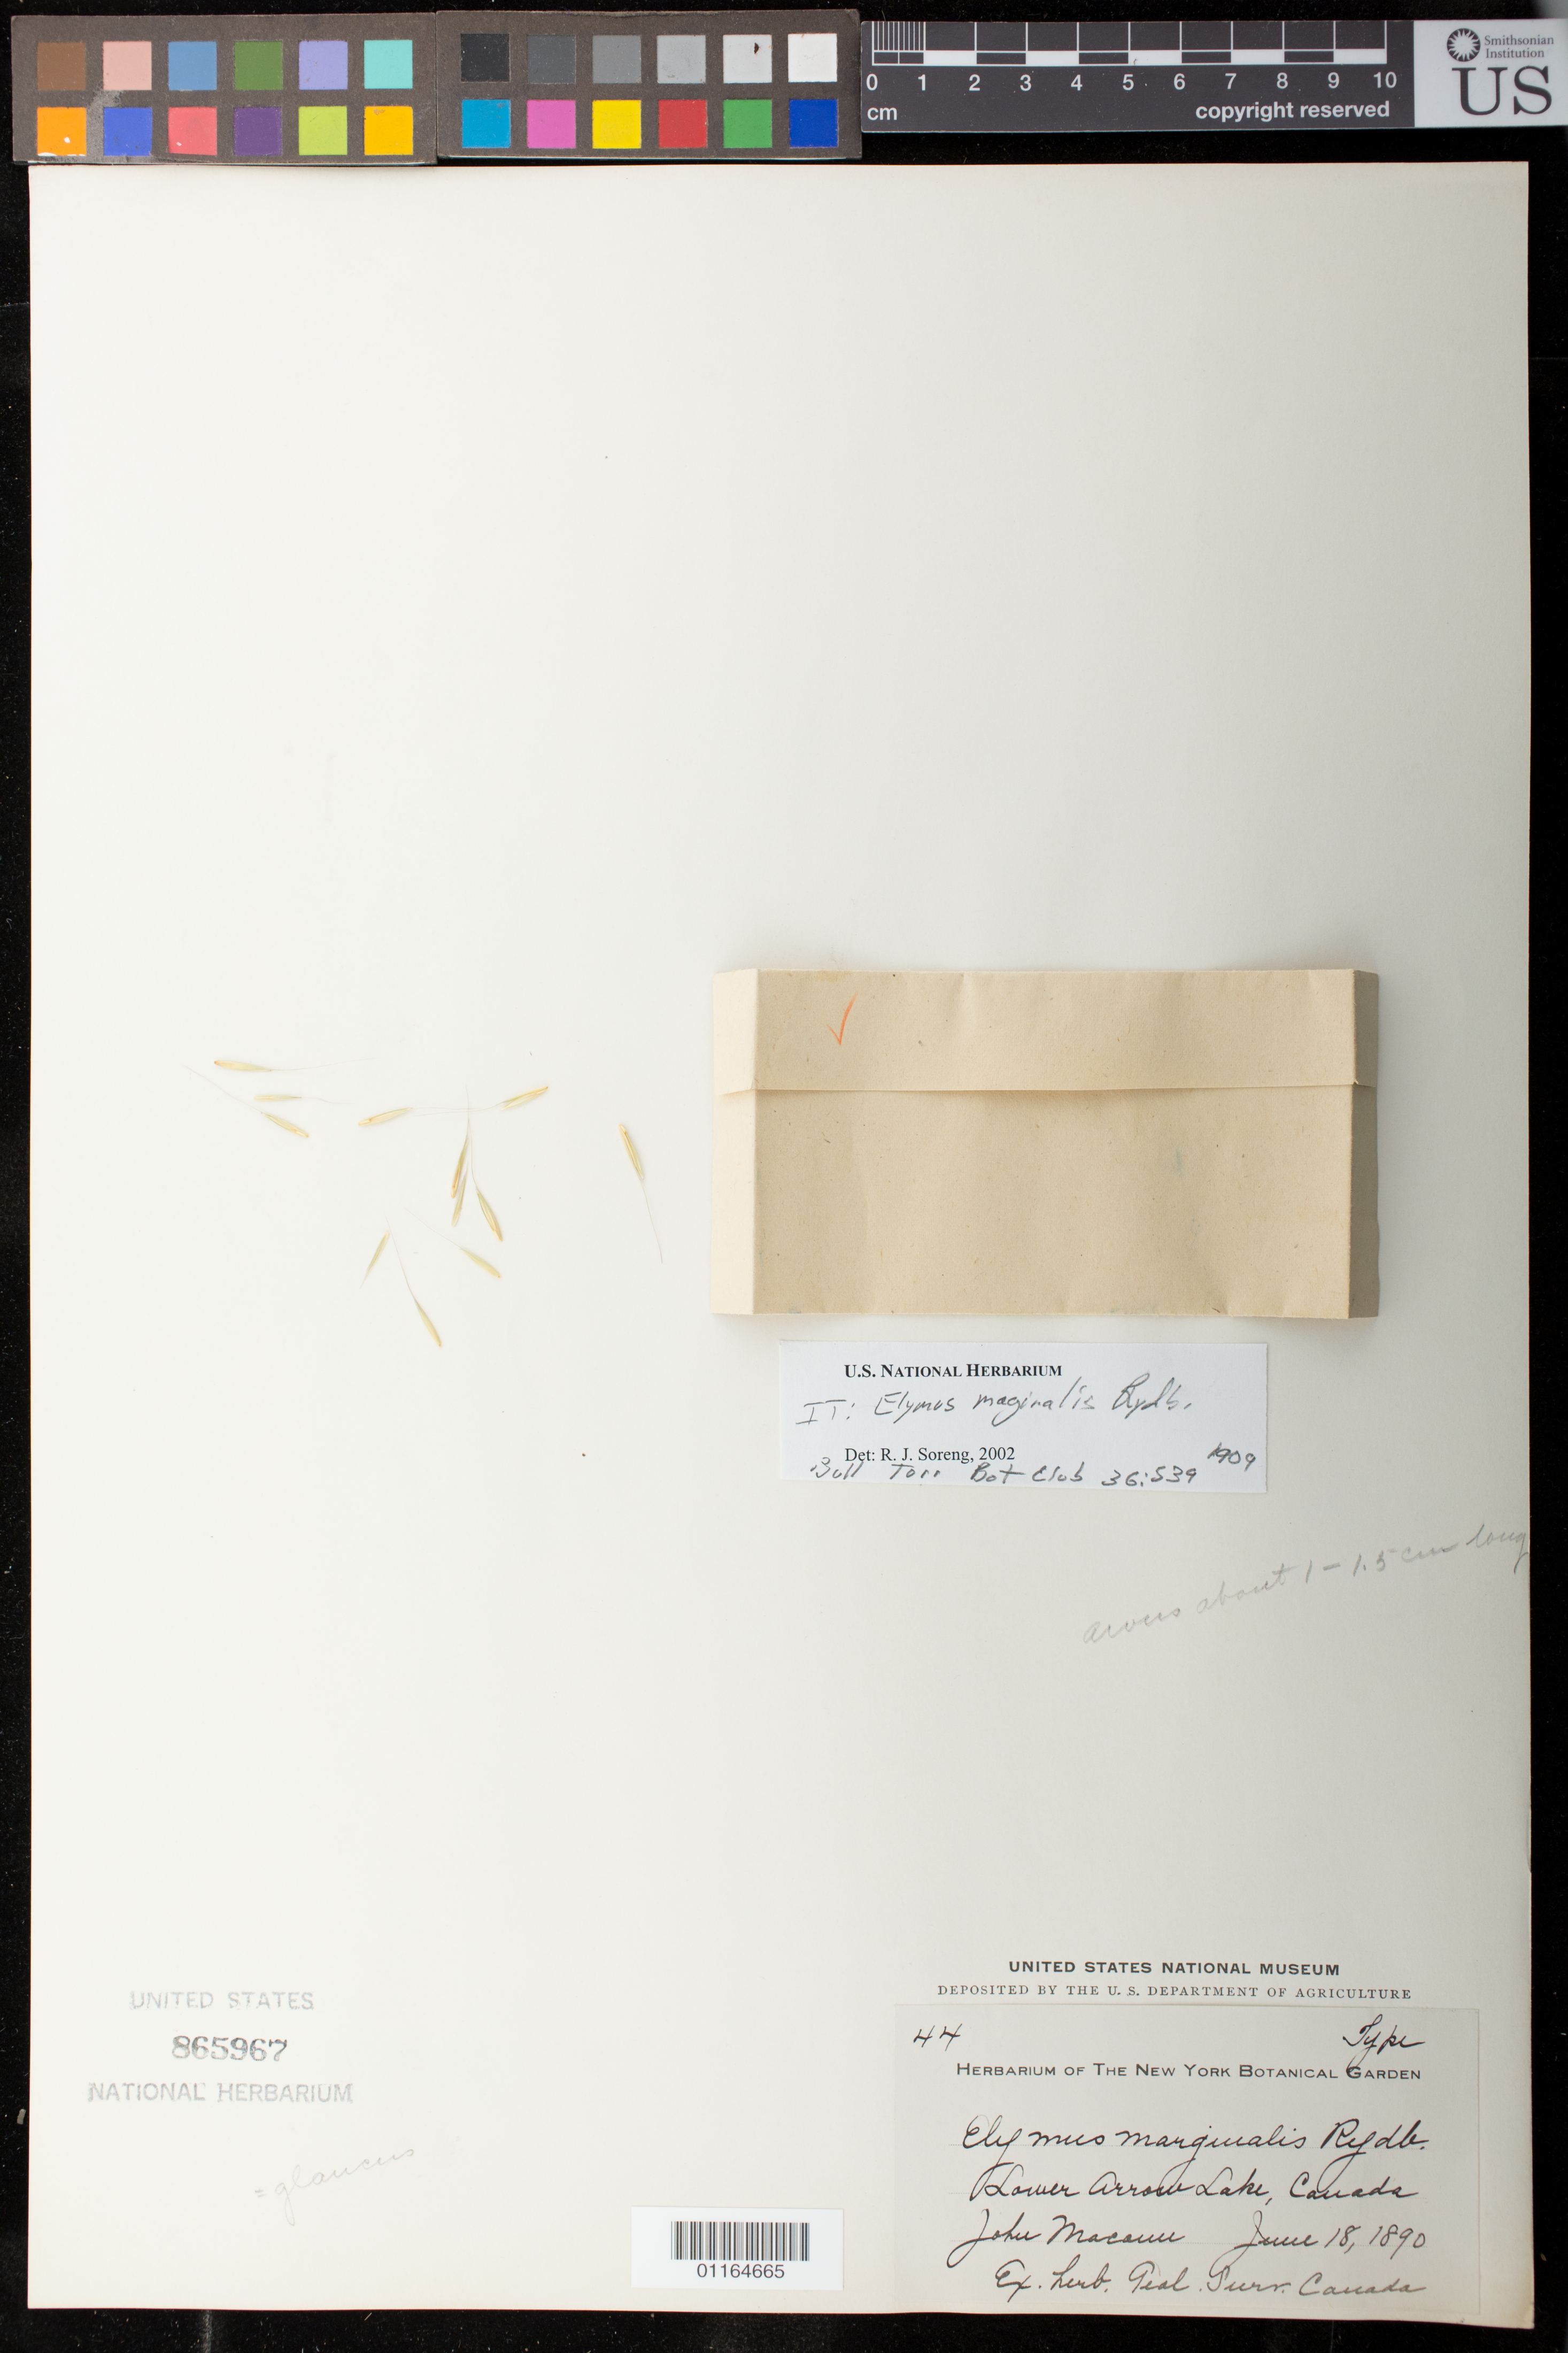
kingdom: Plantae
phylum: Tracheophyta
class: Liliopsida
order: Poales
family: Poaceae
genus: Elymus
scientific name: Elymus marginalis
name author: Rydb.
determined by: Soreng, Robert J., Research Associate (BOT), Smithsonian Institution - National Museum of Natural History (UNITED STATES)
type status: Isotype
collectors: J. Macoun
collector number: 44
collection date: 1890-06-18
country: Canada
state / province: British Columbia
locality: Lower Arrow Lake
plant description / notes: Fragmentary material of type specimen ex herb. New York Botanical Garden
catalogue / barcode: US 865967